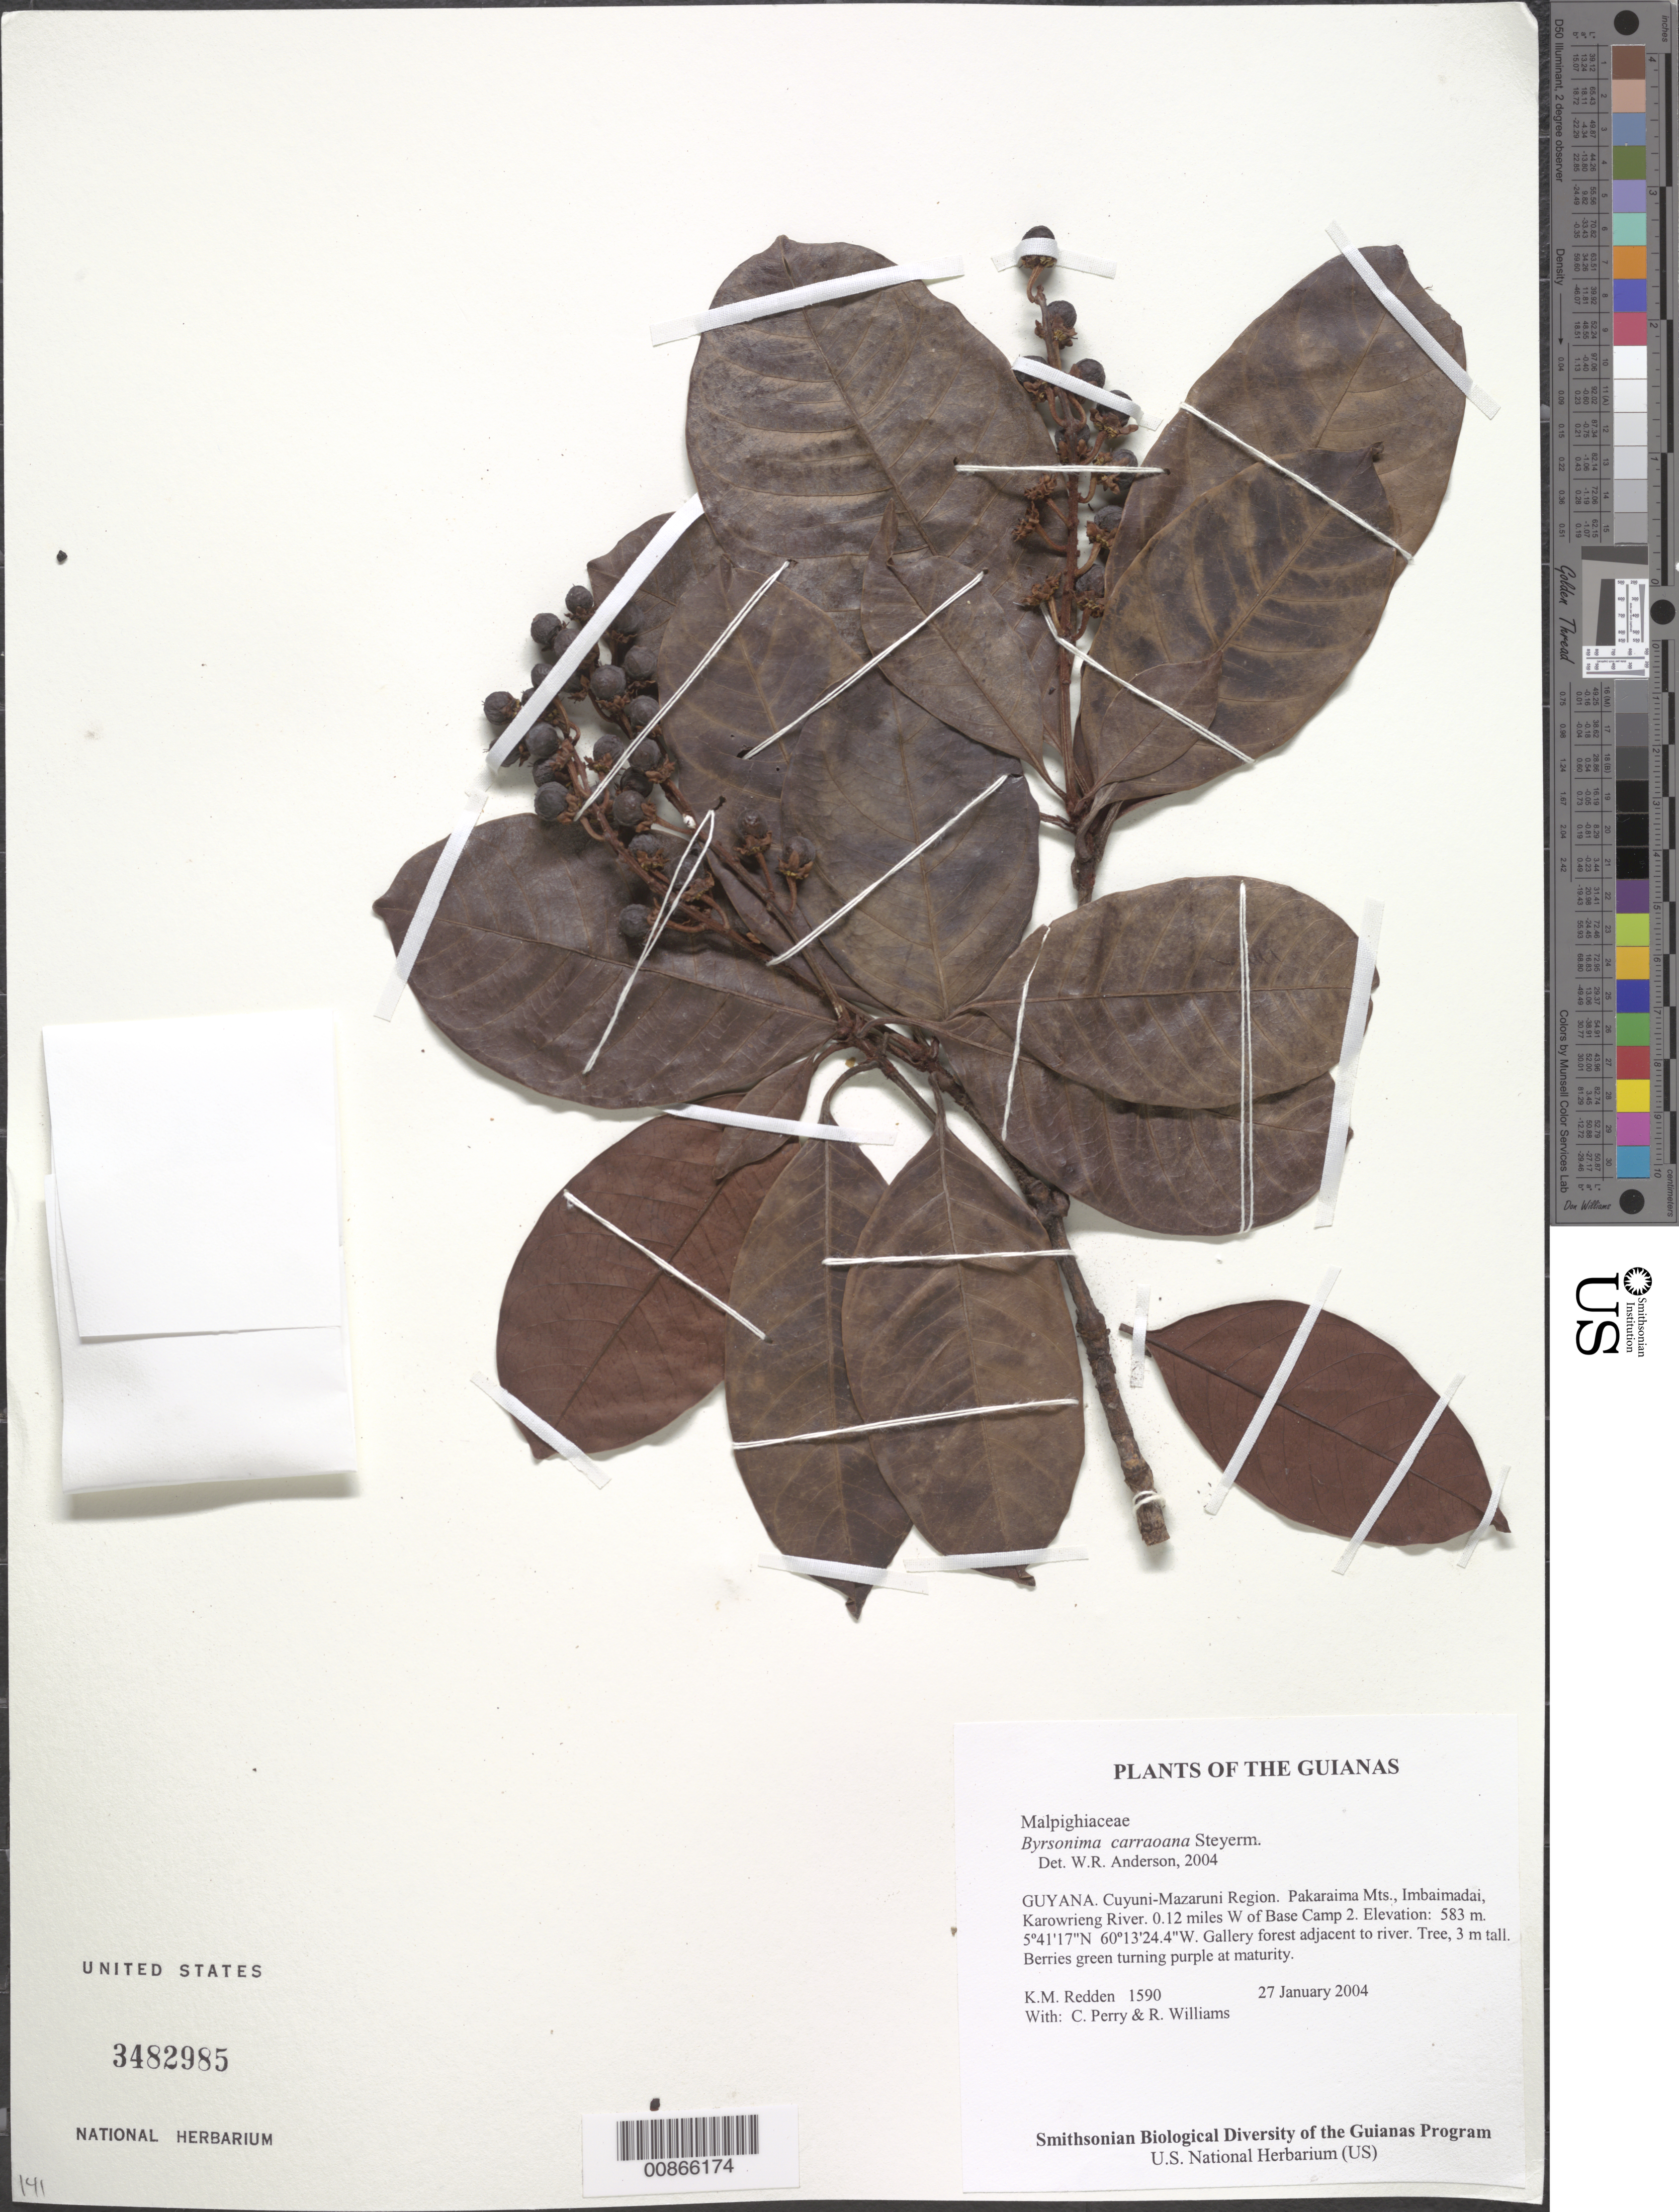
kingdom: Plantae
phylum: Tracheophyta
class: Magnoliopsida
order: Malpighiales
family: Malpighiaceae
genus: Byrsonima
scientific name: Byrsonima carraoana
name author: Steyerm.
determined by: Anderson, W. R., (MICH), University of Michigan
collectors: K. M. Redden, C. Perry & R. Williams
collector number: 1590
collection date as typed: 27 January 2004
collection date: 2004-01-27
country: Guyana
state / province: Cuyuni-Mazaruni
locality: Pakaraima Mts., Imbaimadai, Karowrieng River. 0.12 miles W of Base Camp 2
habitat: Gallery forest adjacent to river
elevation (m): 583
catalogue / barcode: US 3482985